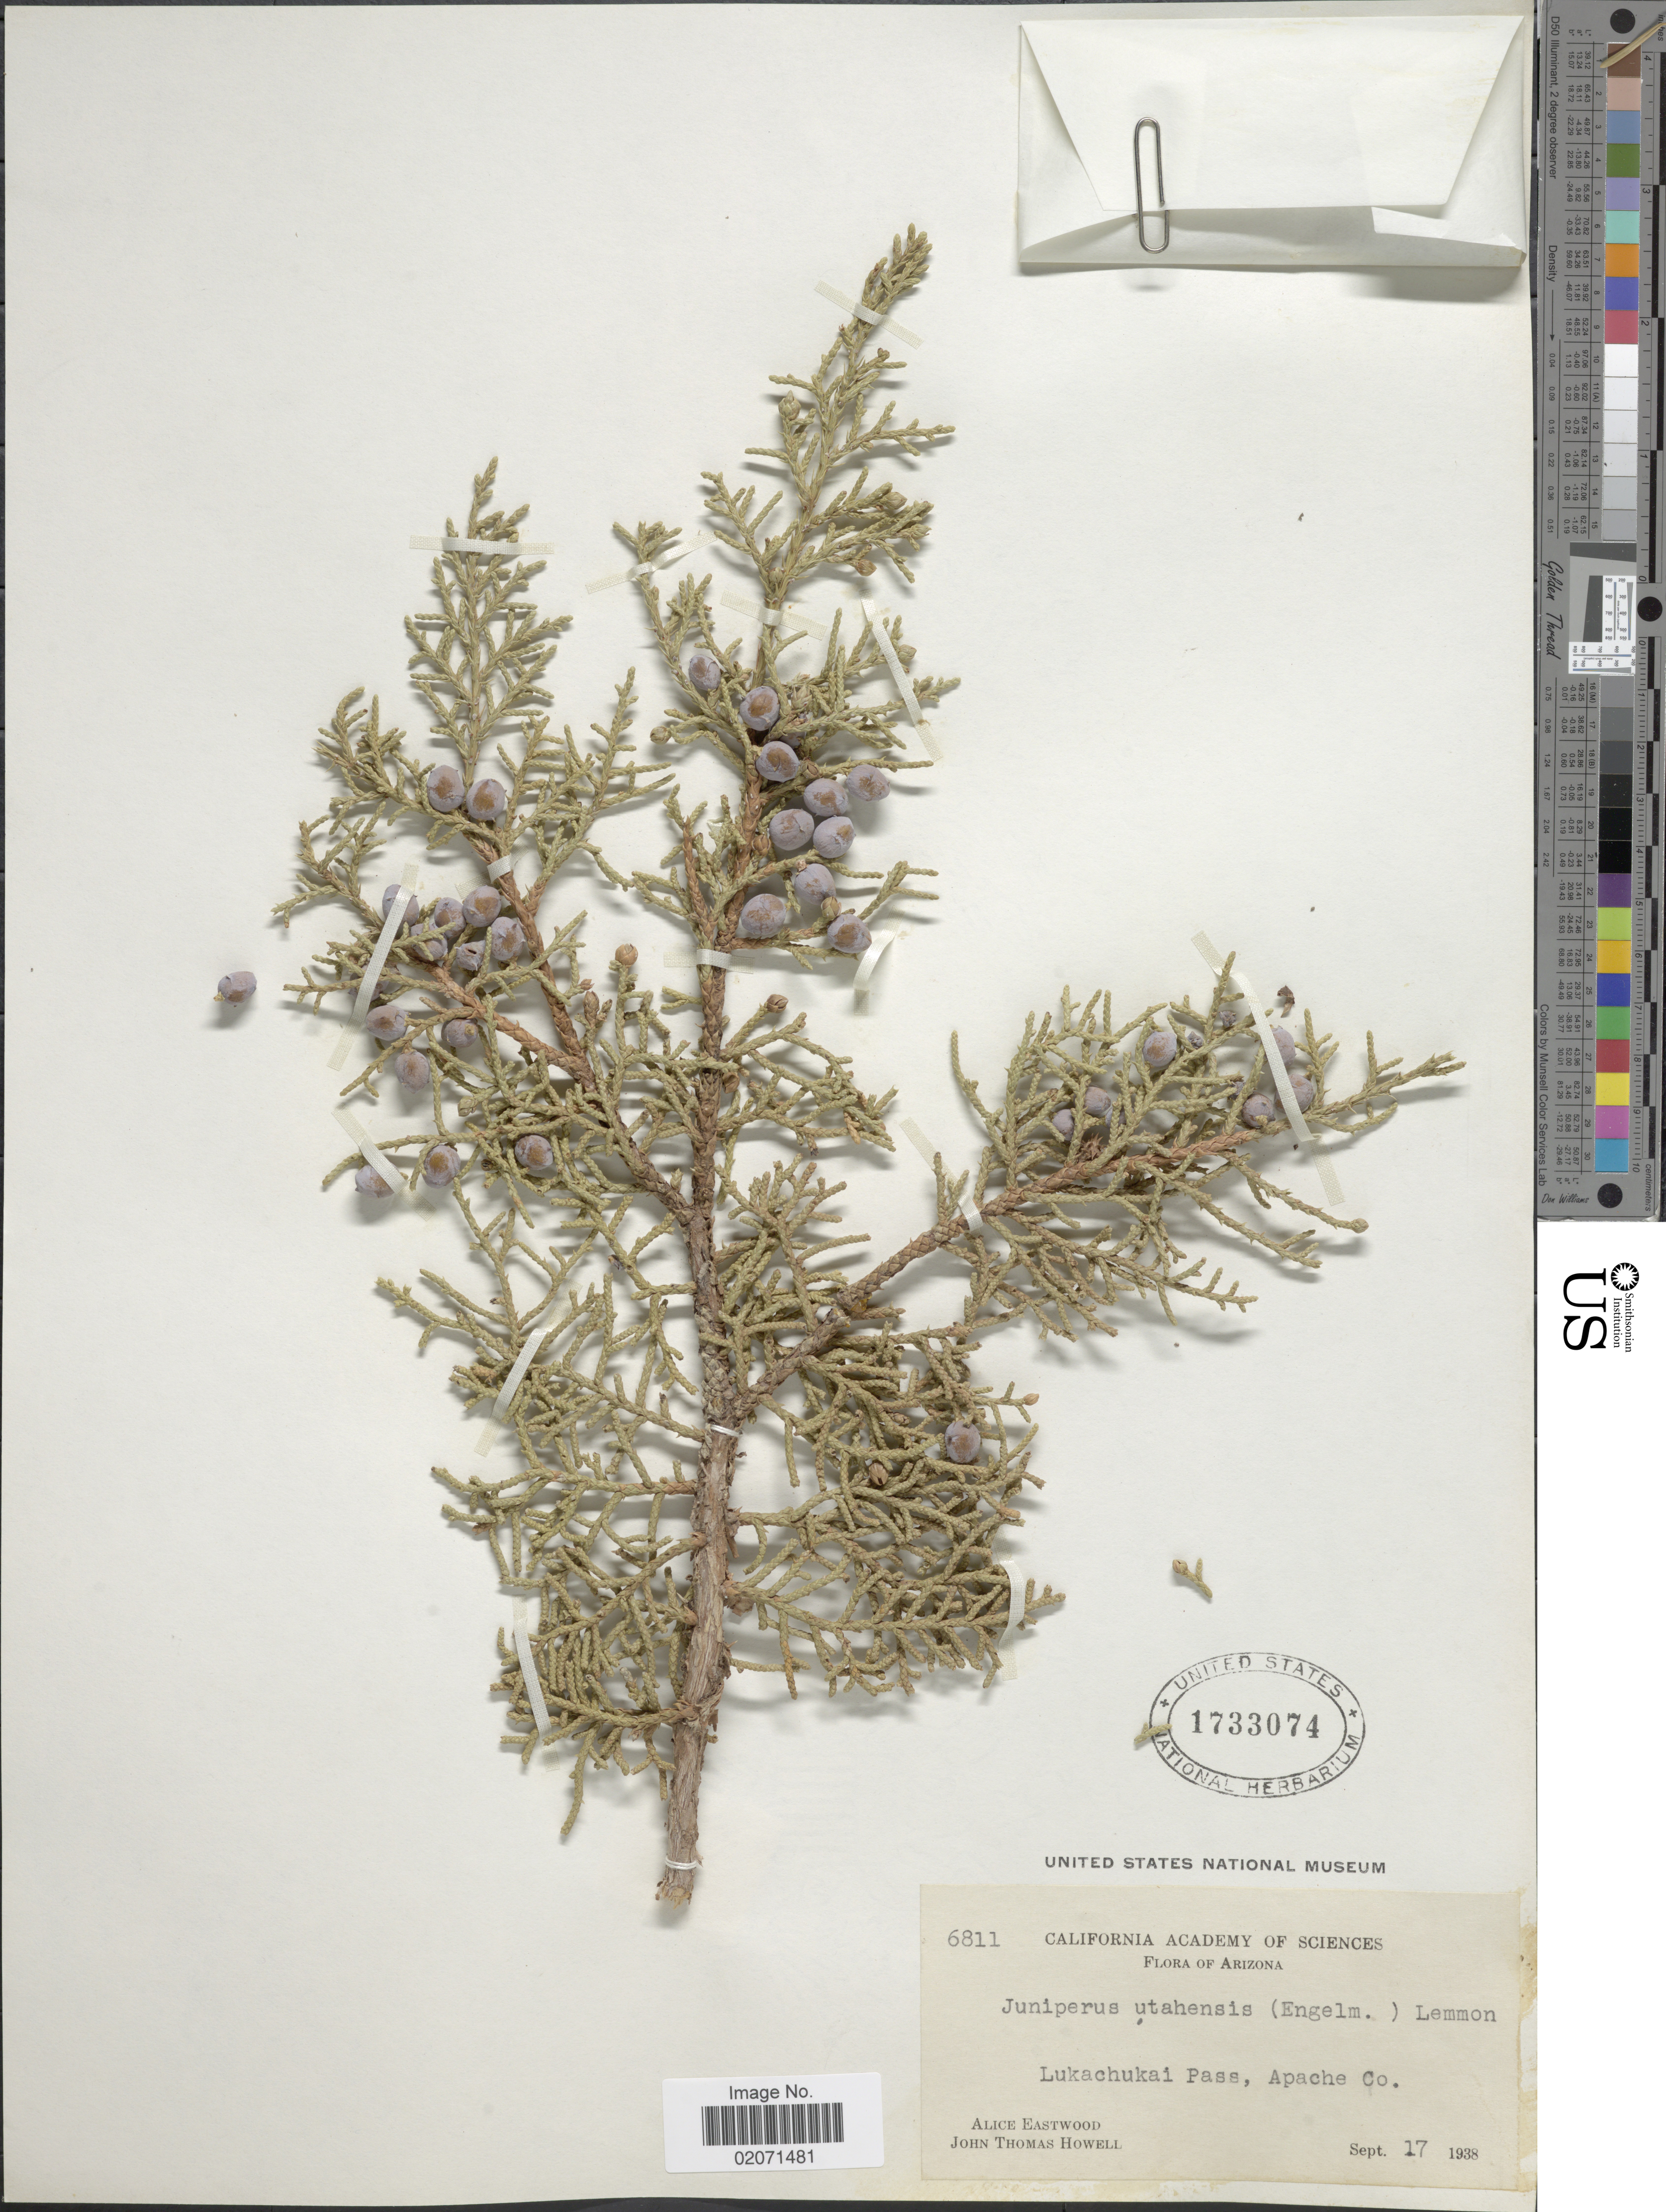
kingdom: Plantae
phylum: Tracheophyta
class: Pinopsida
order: Pinales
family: Cupressaceae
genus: Juniperus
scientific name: Juniperus osteosperma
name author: (Torr.) Little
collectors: A. Eastwood & J. T. Howell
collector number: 6811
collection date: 1938-09-17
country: United States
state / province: Arizona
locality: Lukachukai Pass, Apache Co.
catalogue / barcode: US 1733074